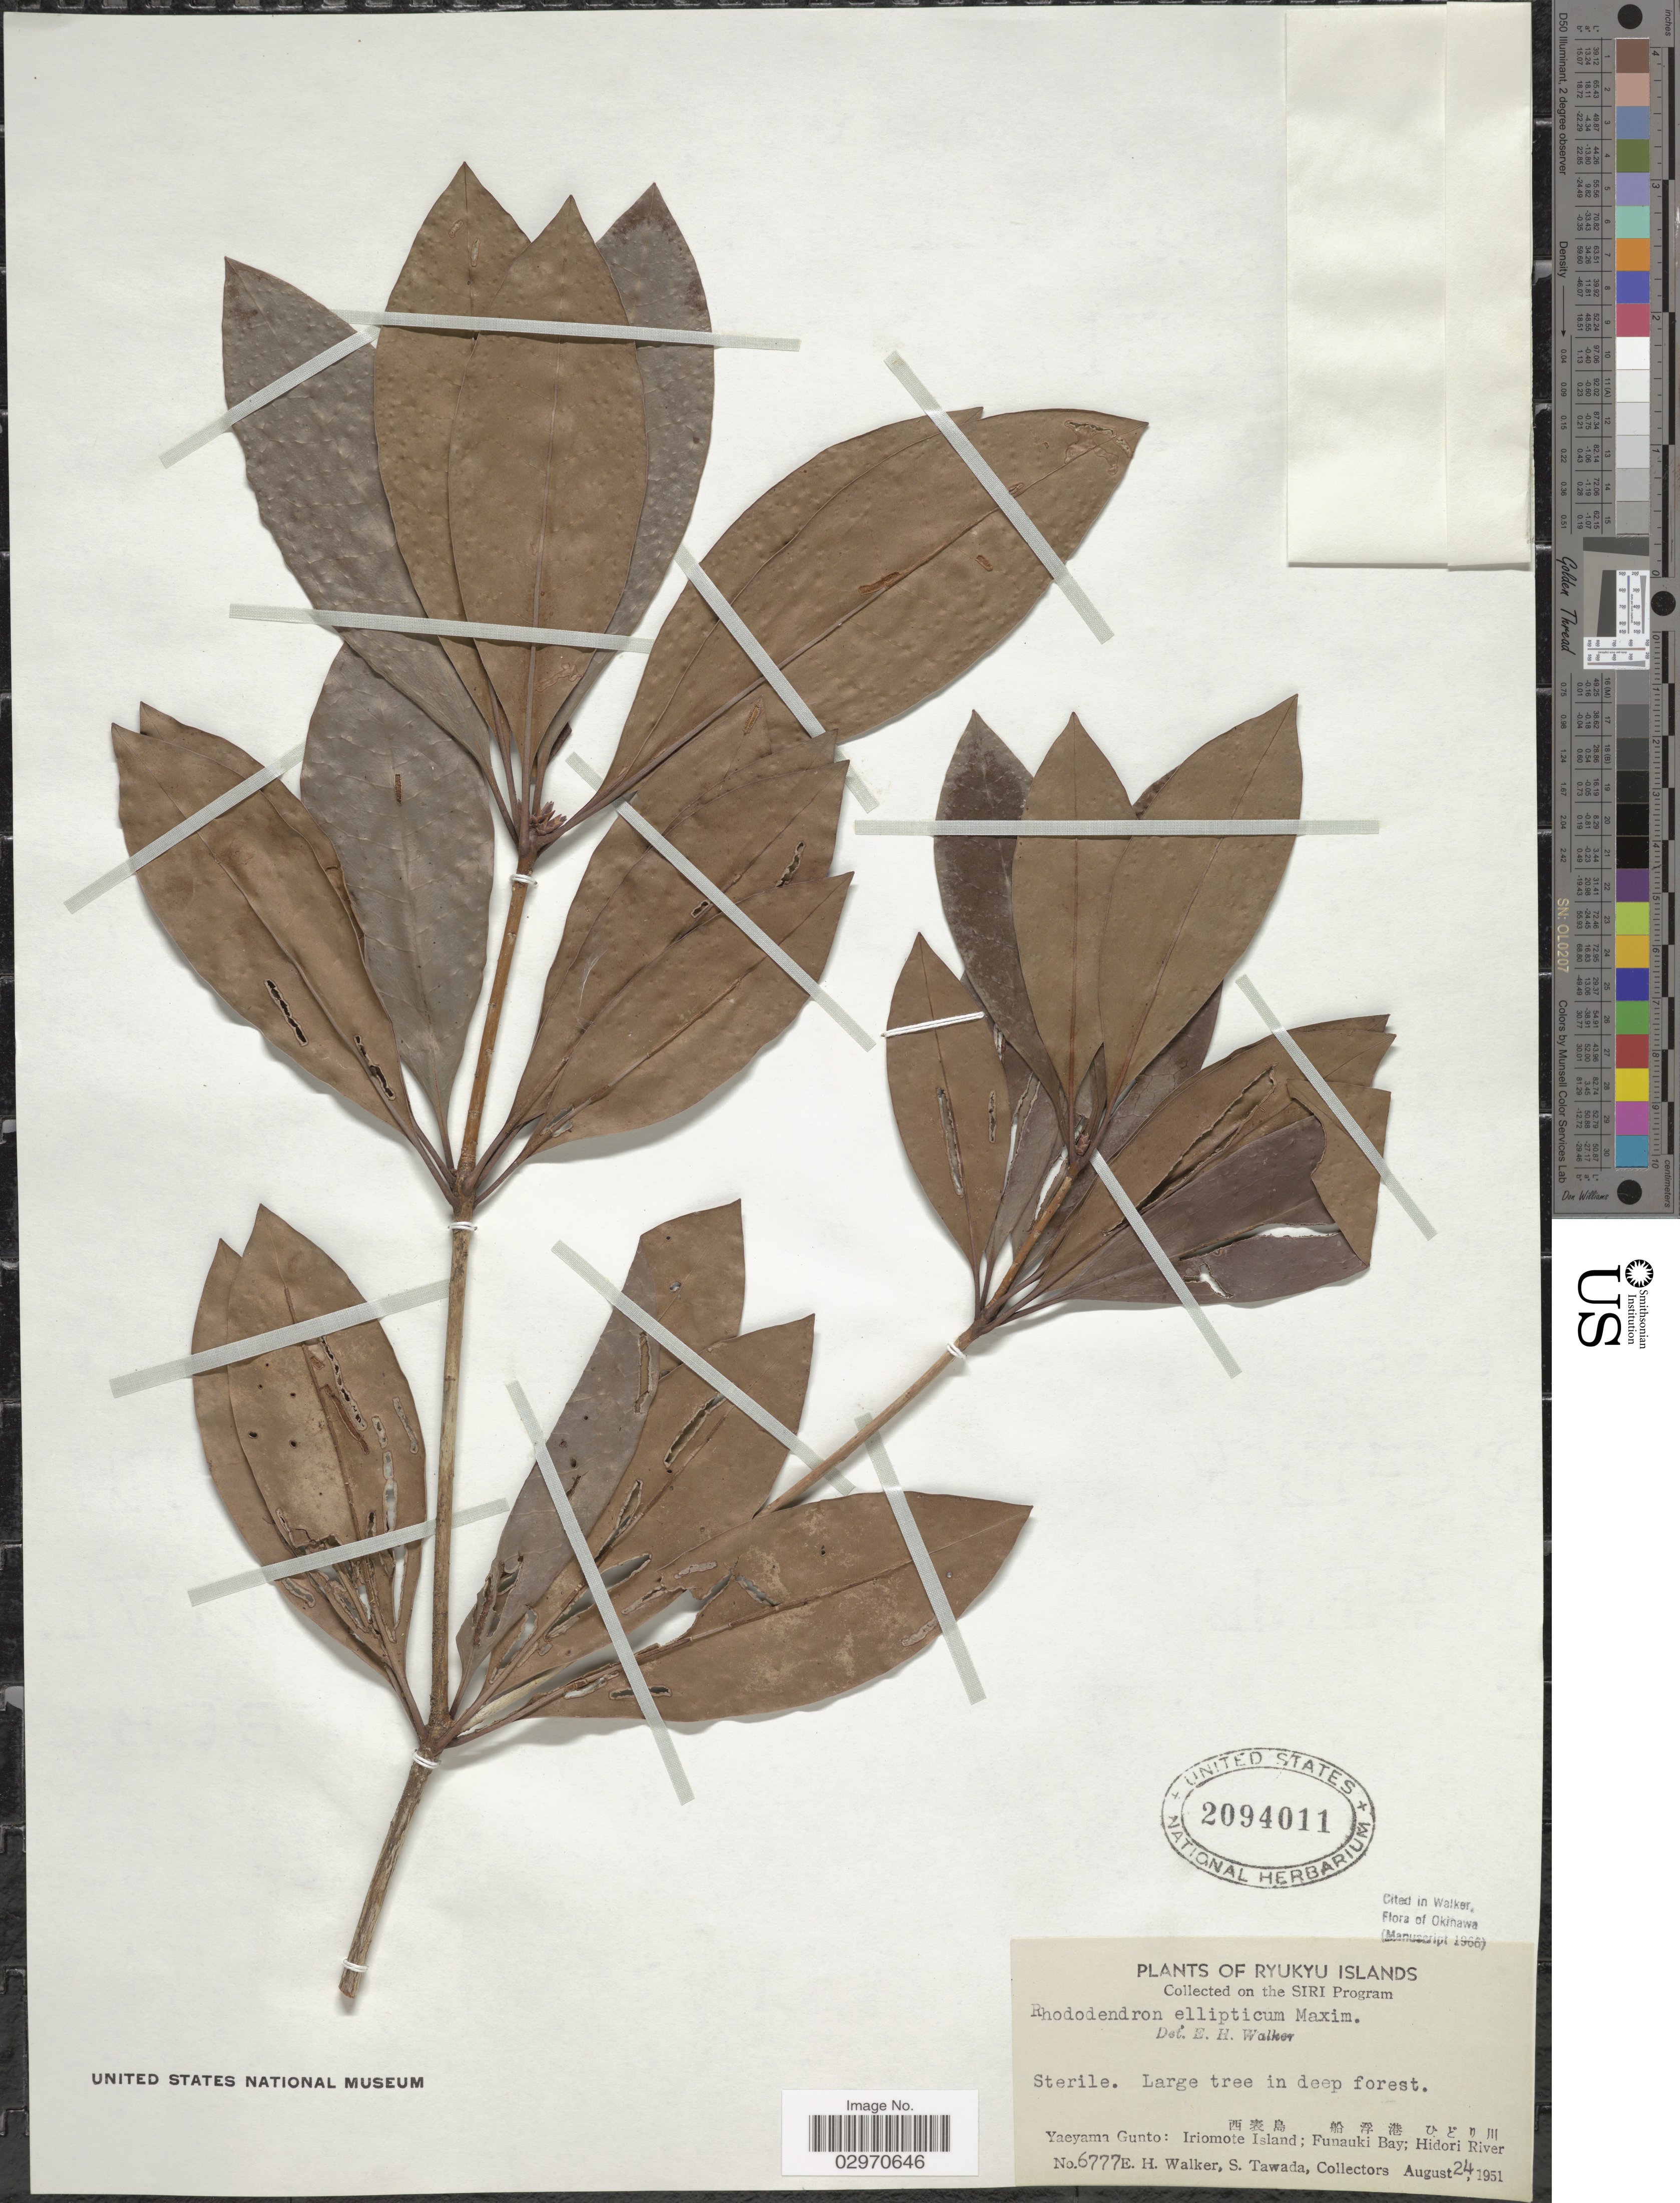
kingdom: Plantae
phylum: Tracheophyta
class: Magnoliopsida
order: Ericales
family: Ericaceae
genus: Rhododendron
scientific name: Rhododendron ellipticum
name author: Hoffmanns.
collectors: E. H. Walker & S. Tawada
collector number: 6777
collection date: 1951-08-24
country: Japan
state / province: Okinawa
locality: Yaeyama Gunto: Iriomote Island; Funauki Bay; Hidori River.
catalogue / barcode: US 2094011